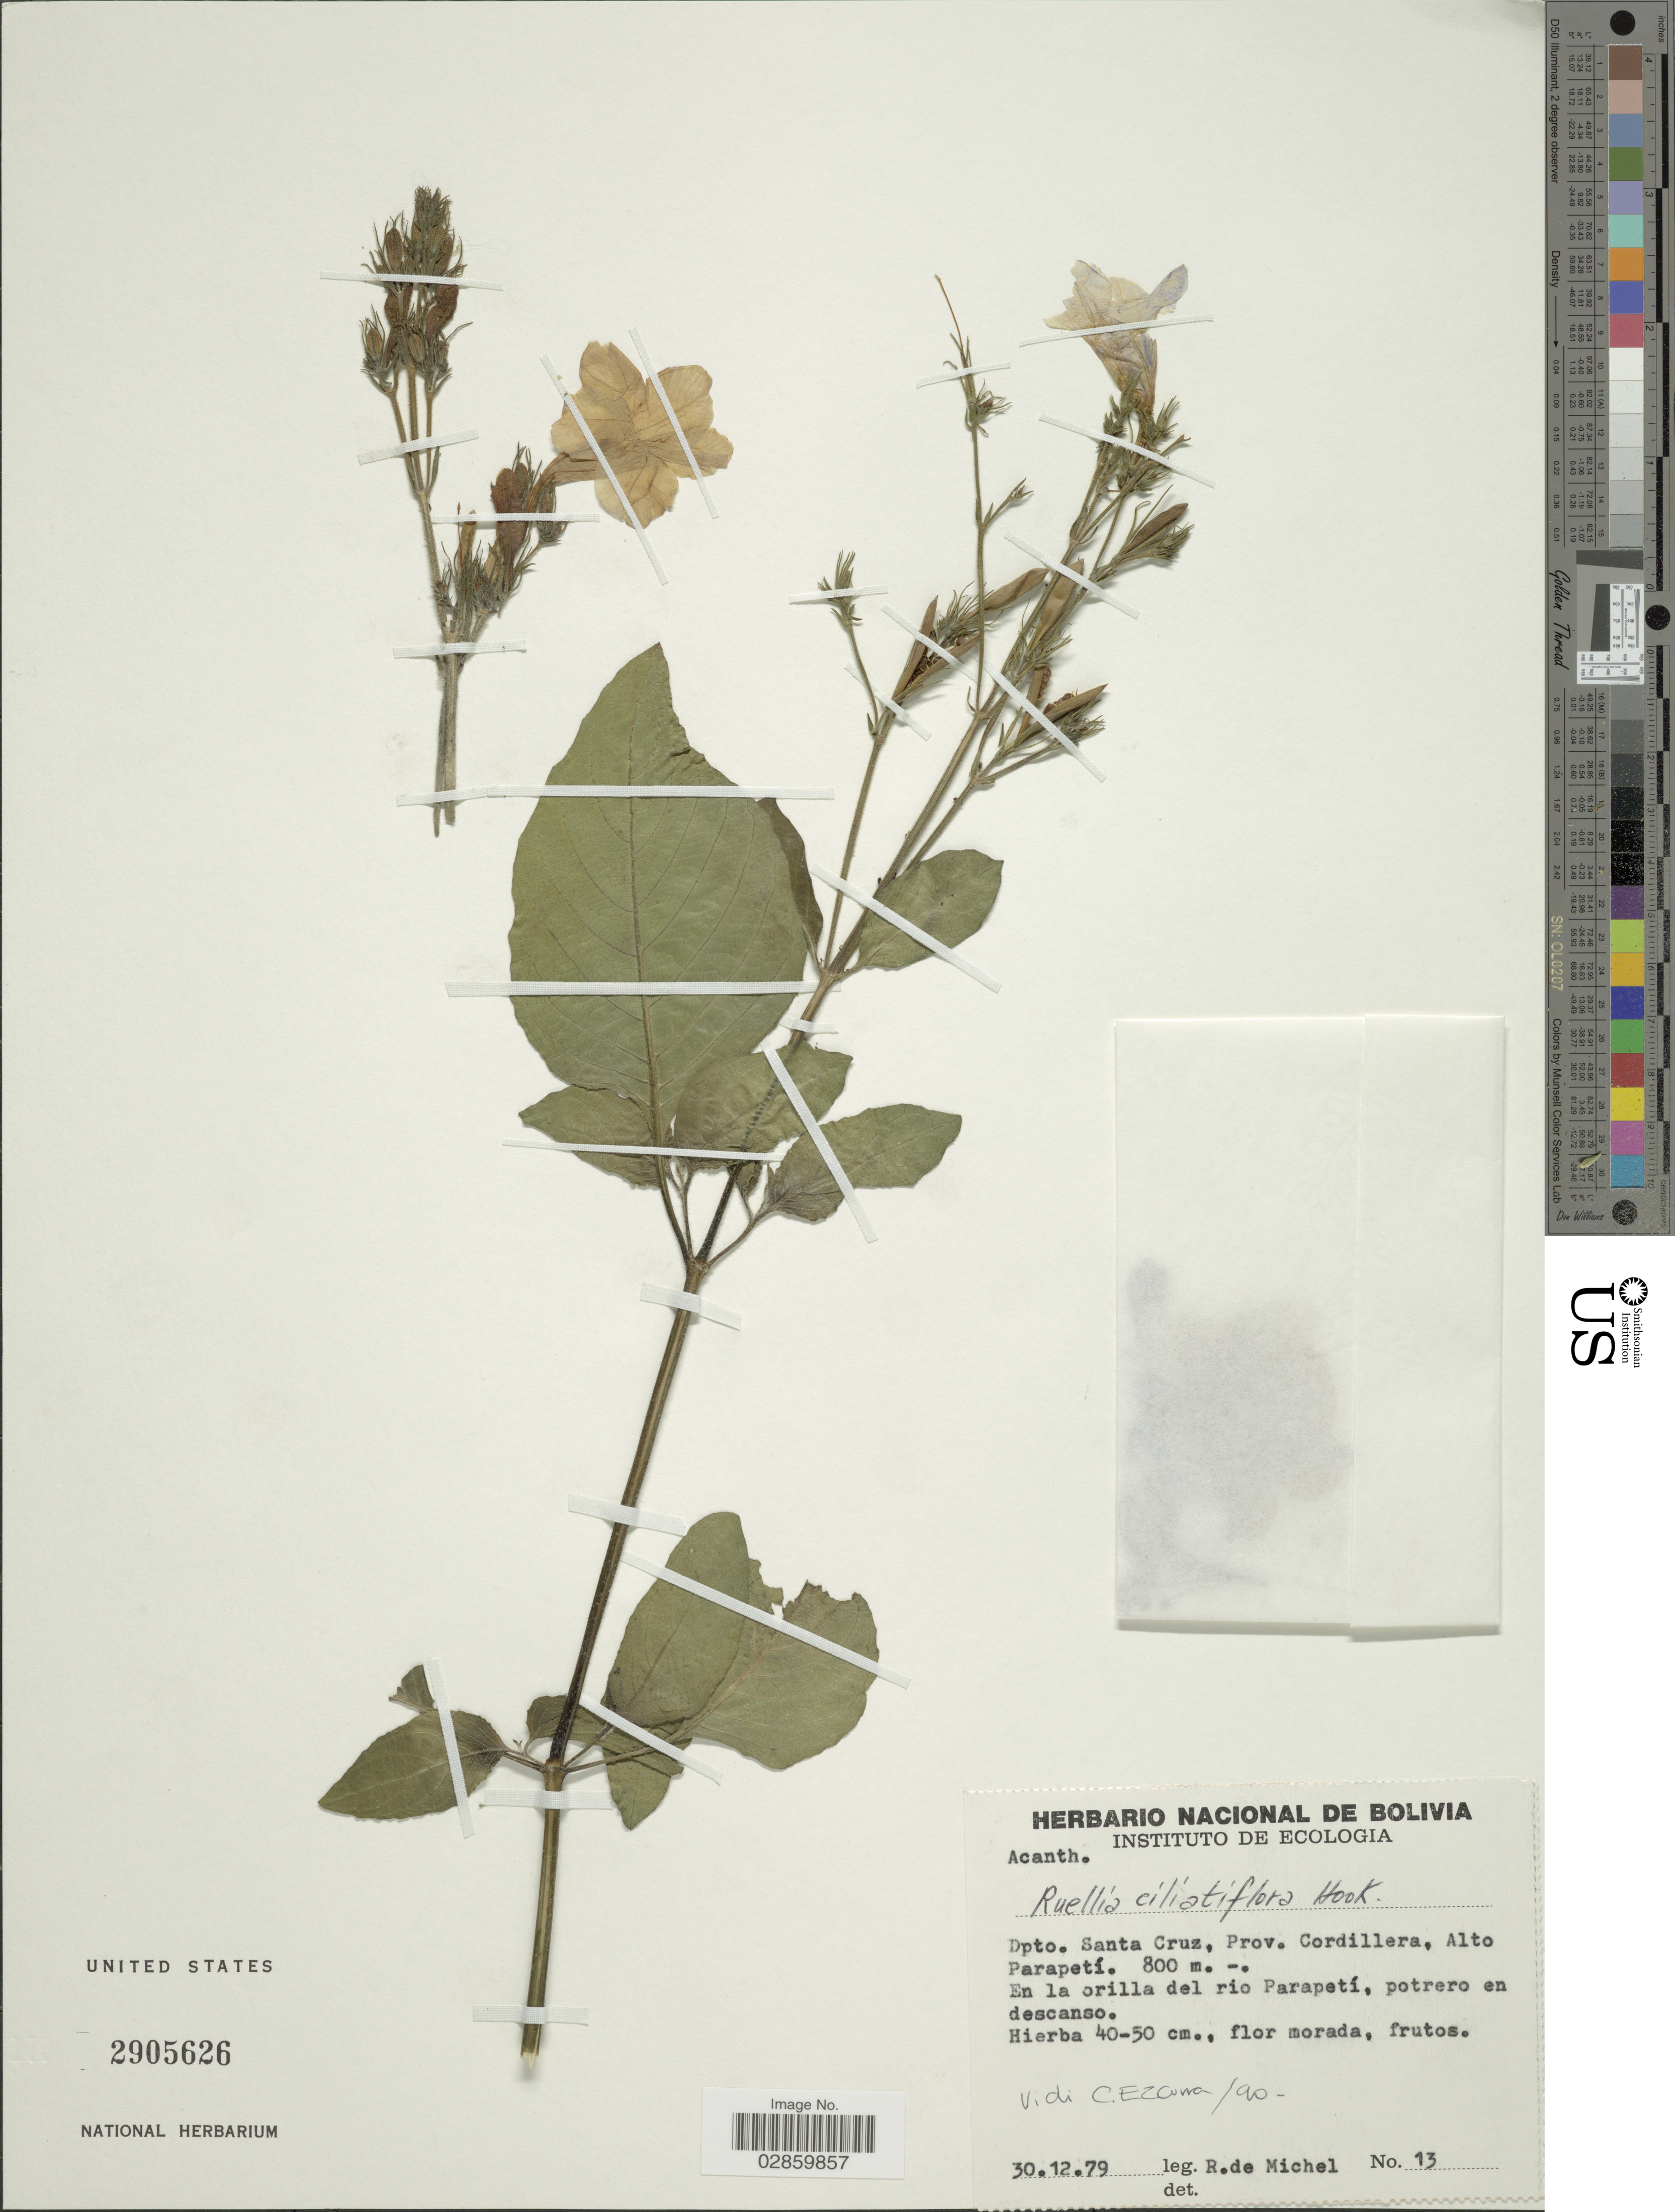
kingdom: Plantae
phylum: Tracheophyta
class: Magnoliopsida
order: Lamiales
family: Acanthaceae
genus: Ruellia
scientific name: Ruellia ciliatiflora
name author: Hook.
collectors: d. Michel R.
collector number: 13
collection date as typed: Transcribed d/m/y: 30/12/79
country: Bolivia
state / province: Santa Cruz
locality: Dpto. Santa Cruz, Prov. Cordillera, Alto Parapatí. En la orilla del rio Parapetí.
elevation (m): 800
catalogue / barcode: US 2905626